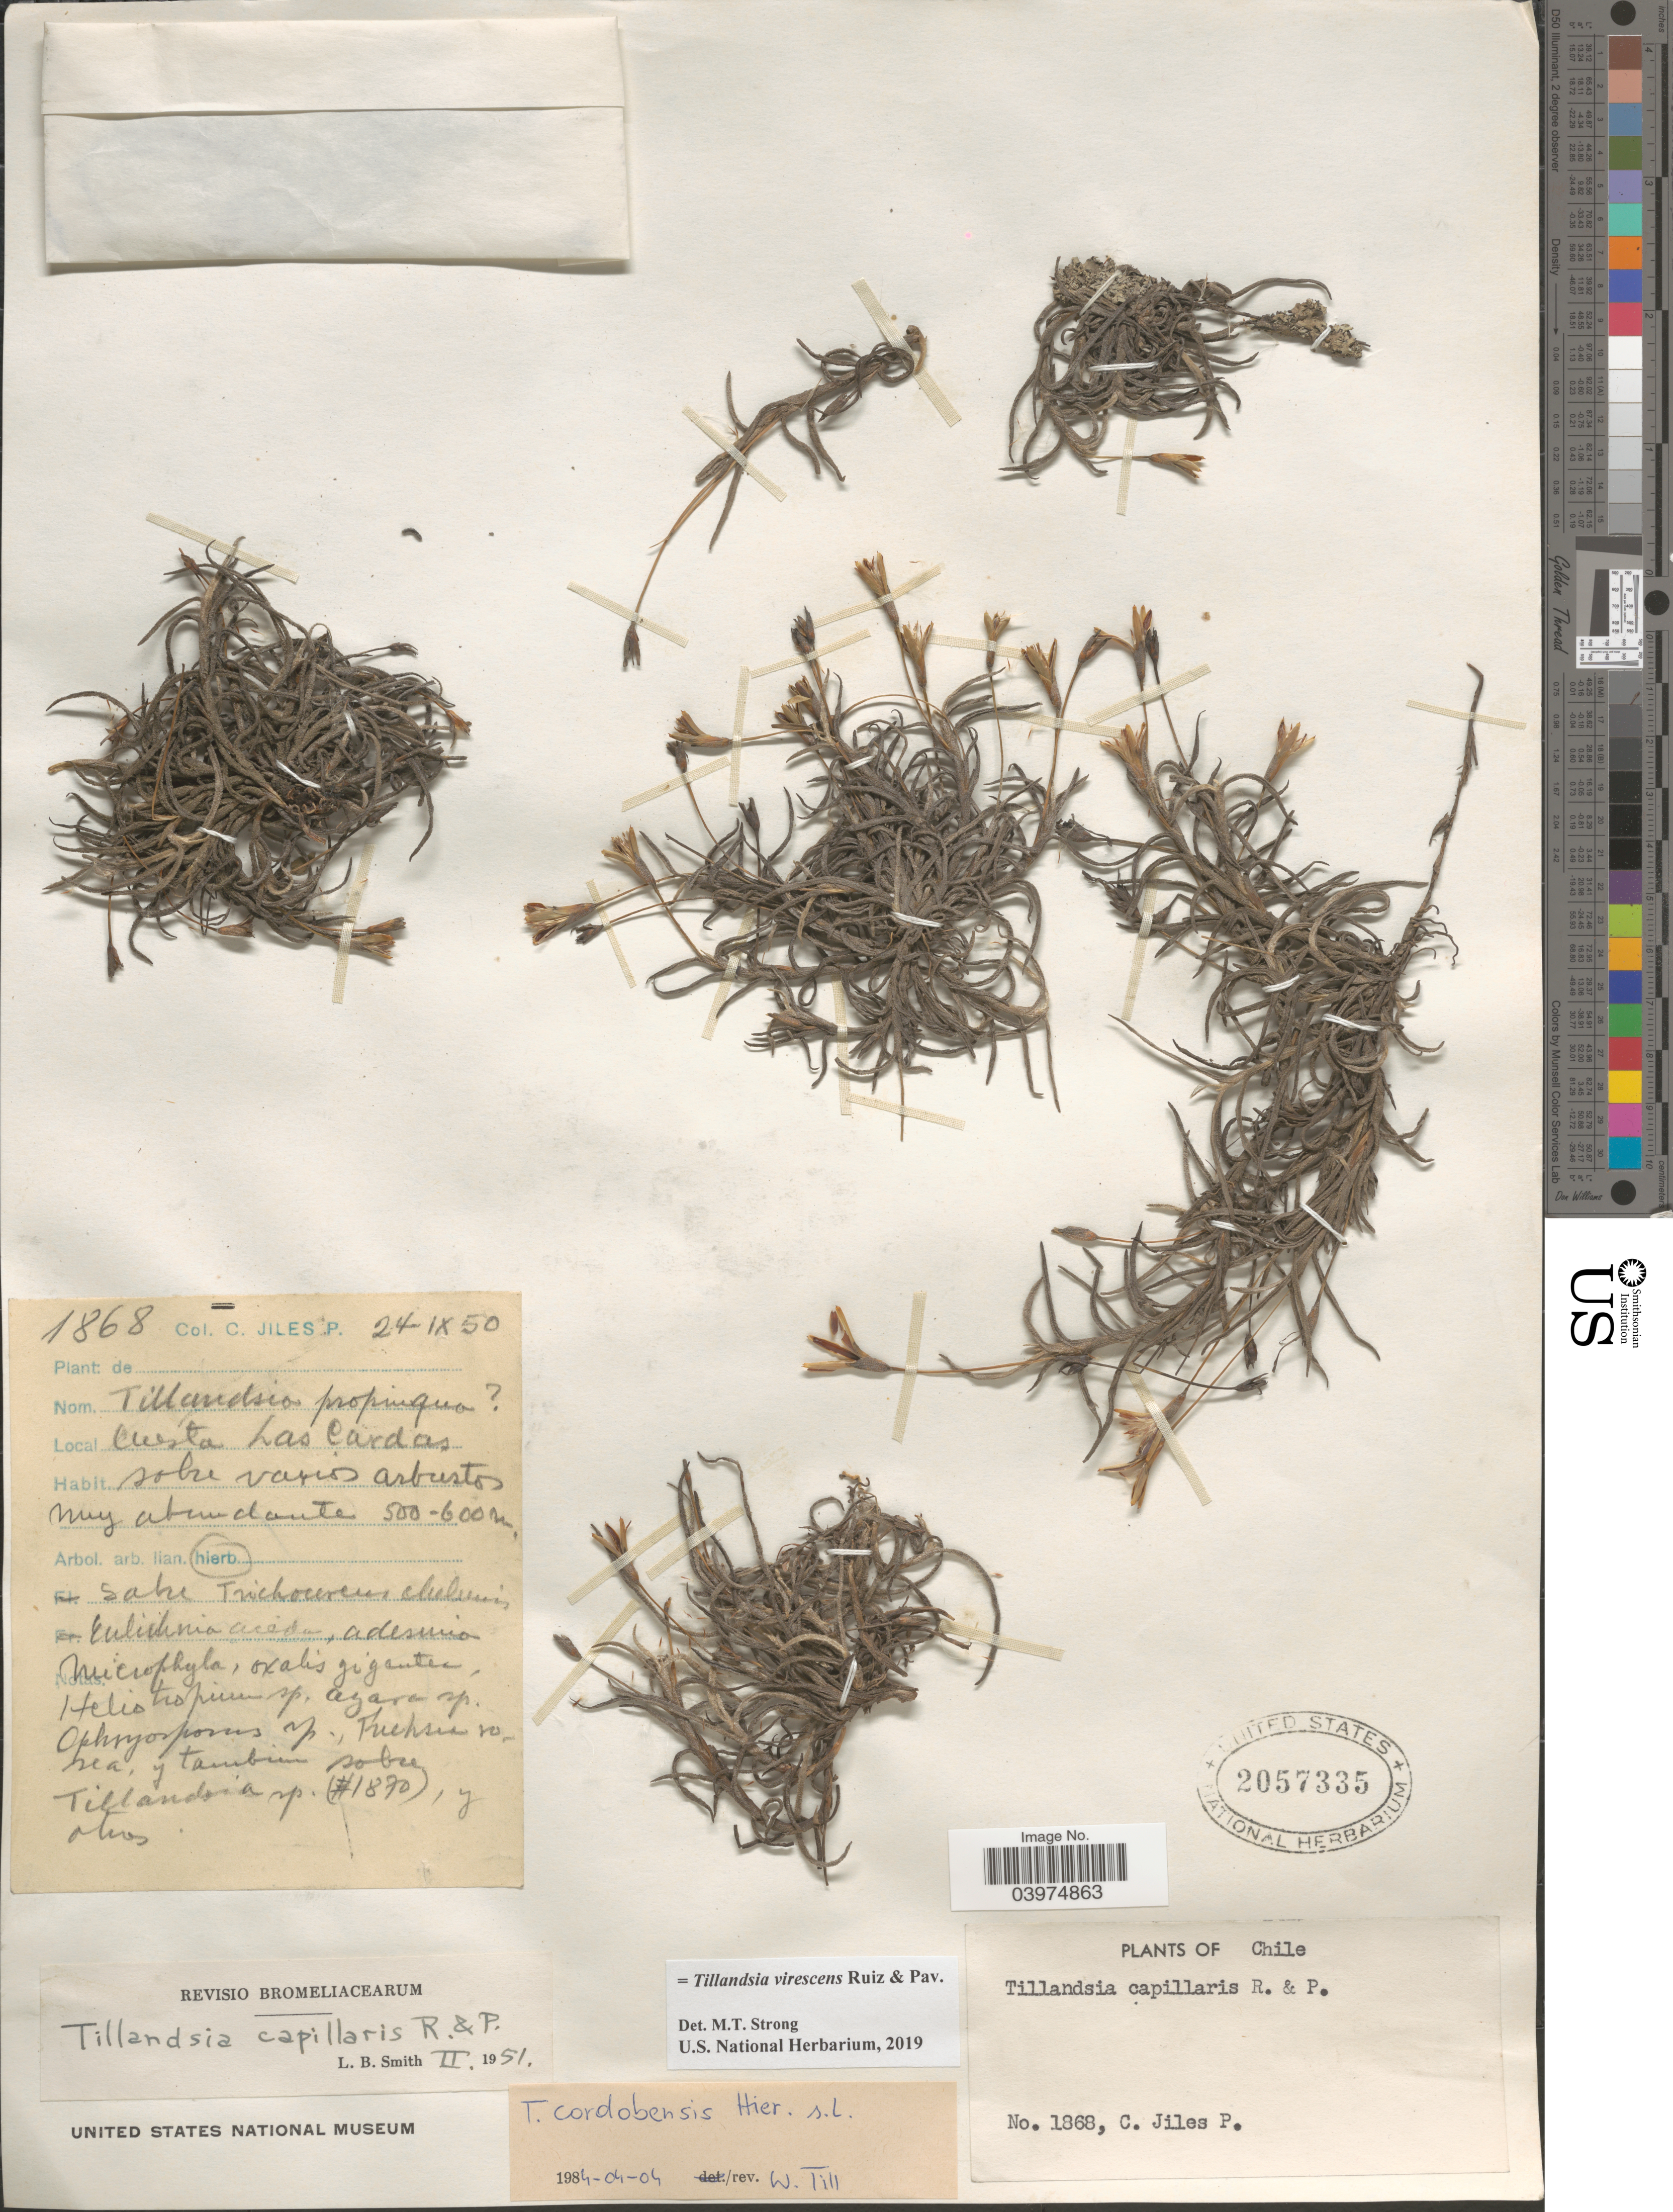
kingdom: Plantae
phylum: Tracheophyta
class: Liliopsida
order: Poales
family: Bromeliaceae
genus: Tillandsia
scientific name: Tillandsia virescens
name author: Ruiz & Pav.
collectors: C. Jiles P.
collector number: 1868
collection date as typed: Transcribed d/m/y: 24/9/50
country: Chile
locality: Cuesta Las Cardas.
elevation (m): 500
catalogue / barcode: US 2057335